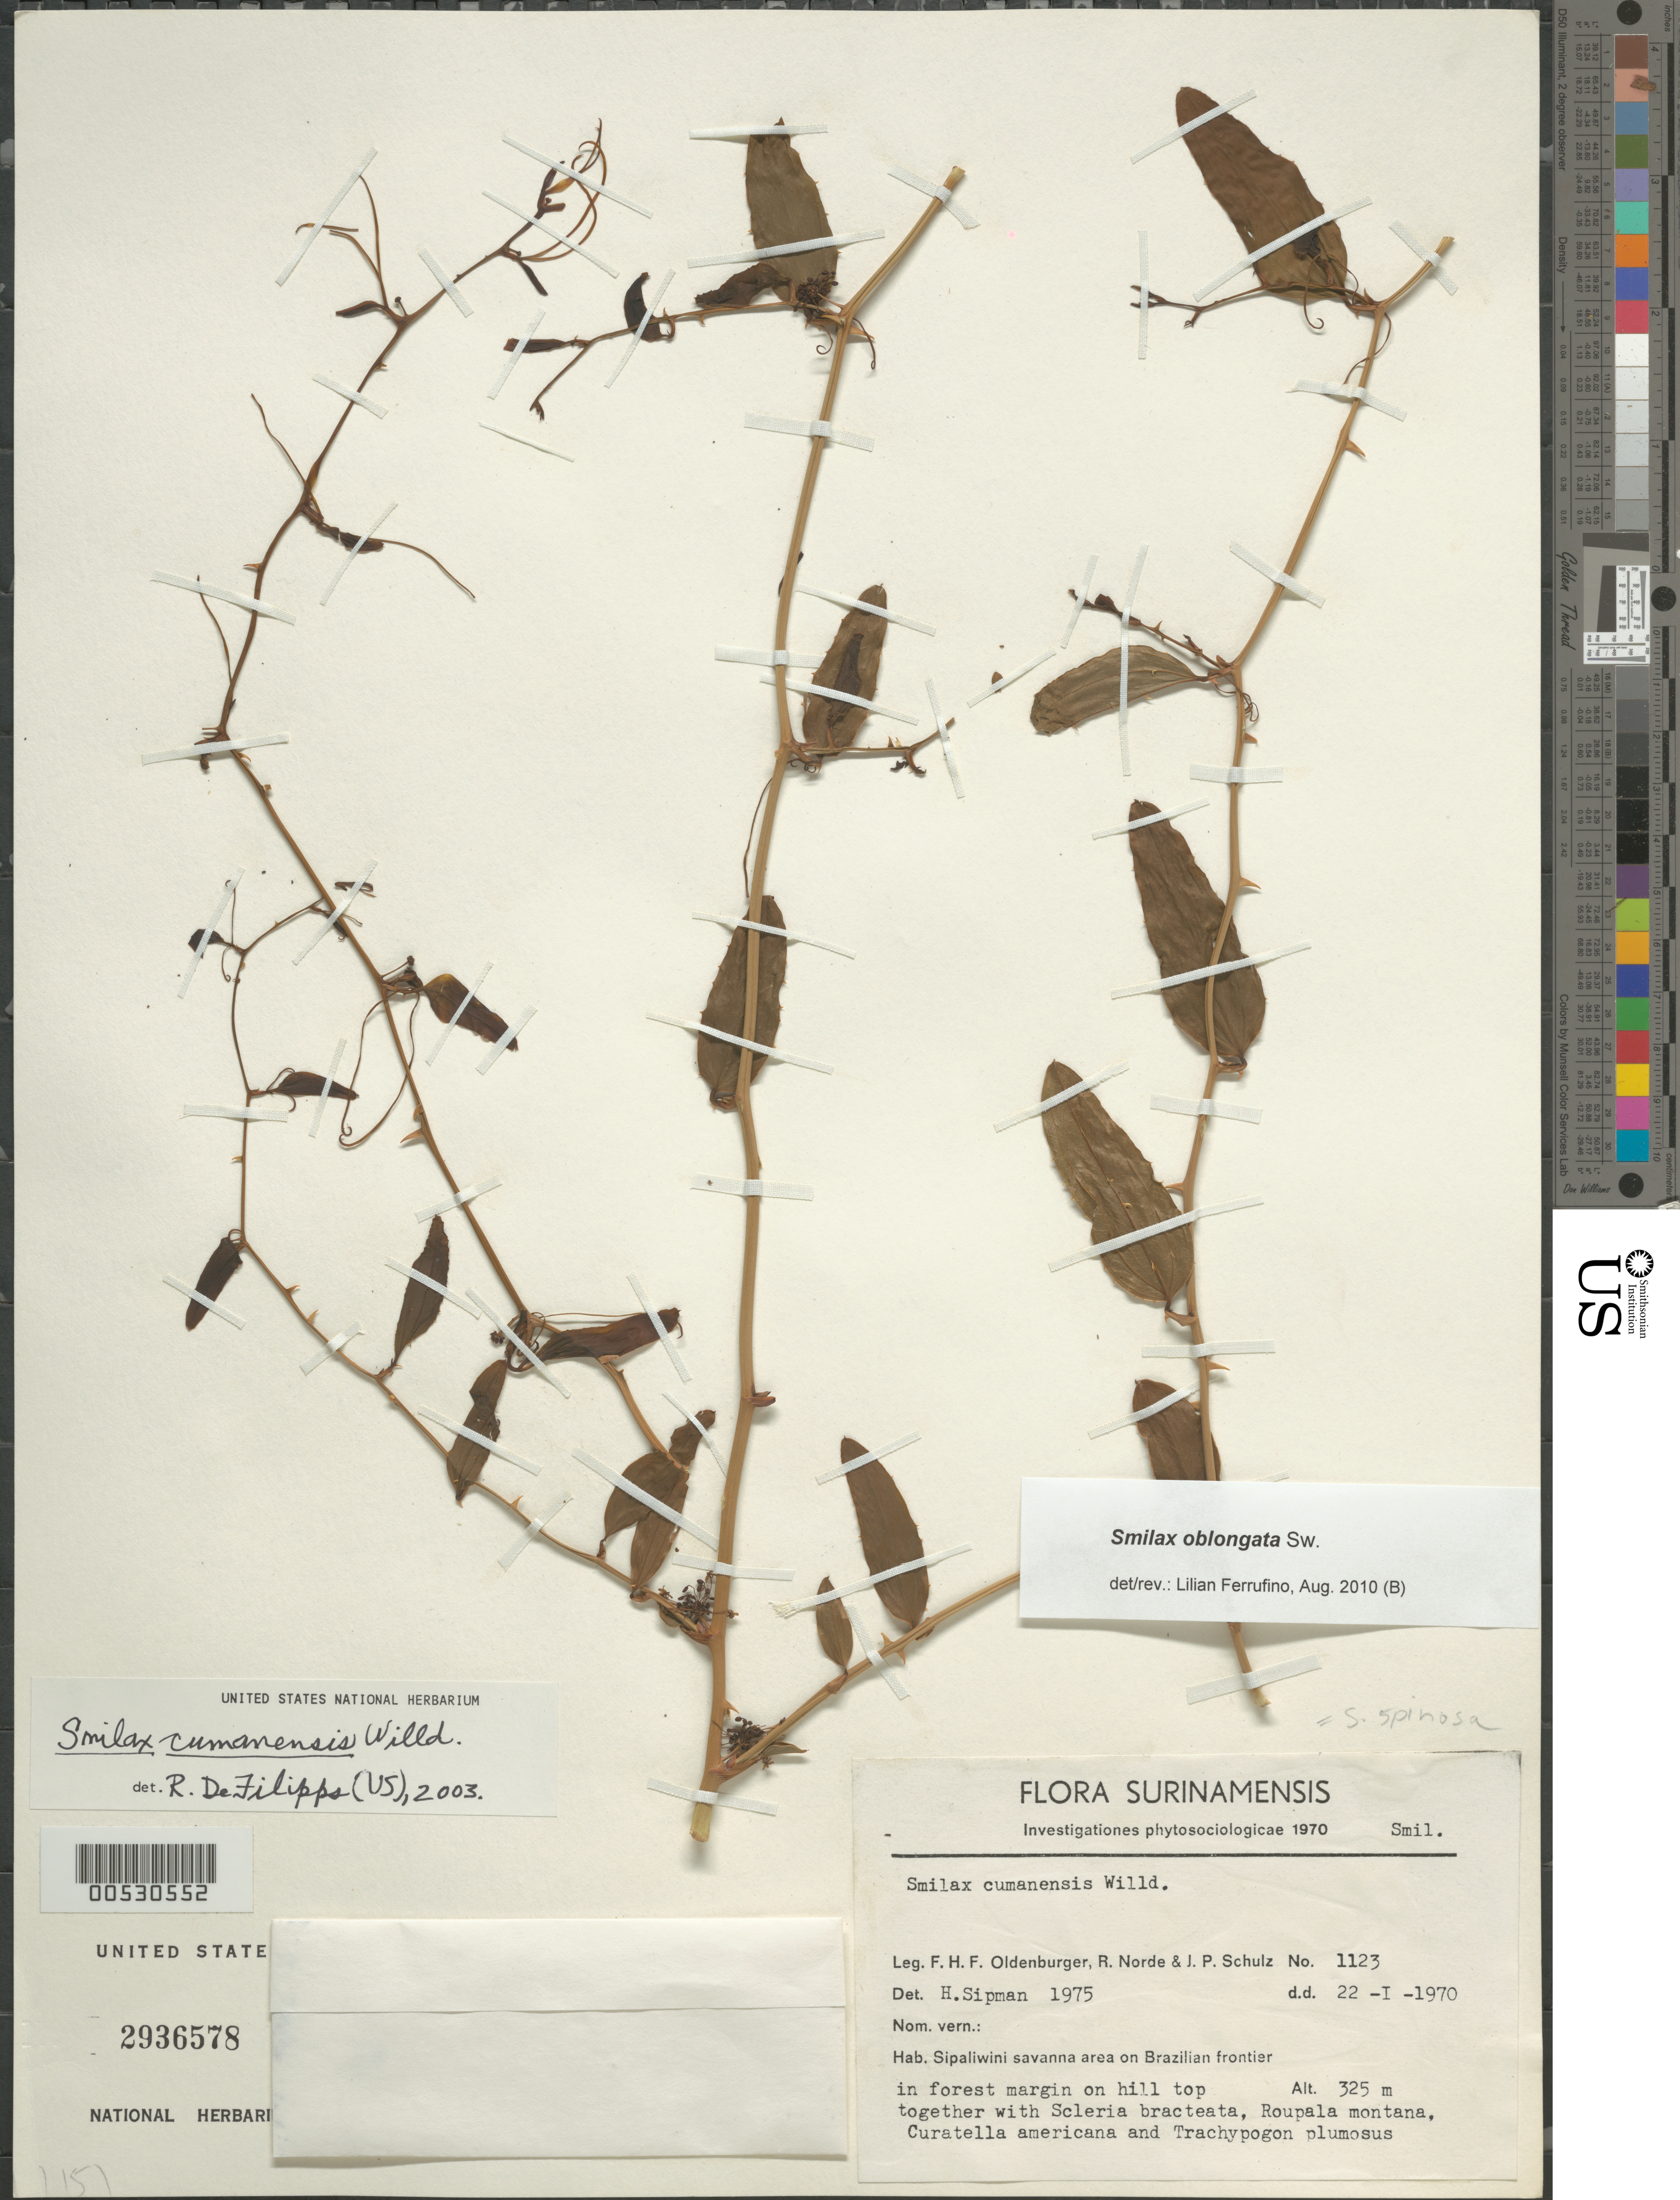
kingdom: Plantae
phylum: Tracheophyta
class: Liliopsida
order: Liliales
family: Smilacaceae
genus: Smilax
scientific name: Smilax oblongata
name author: Sw.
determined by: Ferrufino, L., (USJ), Herbario Universidad de Costa Rica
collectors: F. Oldenburger, R. Norde & J. P. Schulz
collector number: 1123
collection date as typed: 22-Jan-70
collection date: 1970-01-22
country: Suriname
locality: Sipaliwini Savanna, Brazilian frontier, in watershed of Sipaliwini R.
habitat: Savanna forest margin, on hilltop; with Scleria bracteata, Roupala montana, Curatella americana and Trachypogon plumosus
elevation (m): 350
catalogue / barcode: US 2936578